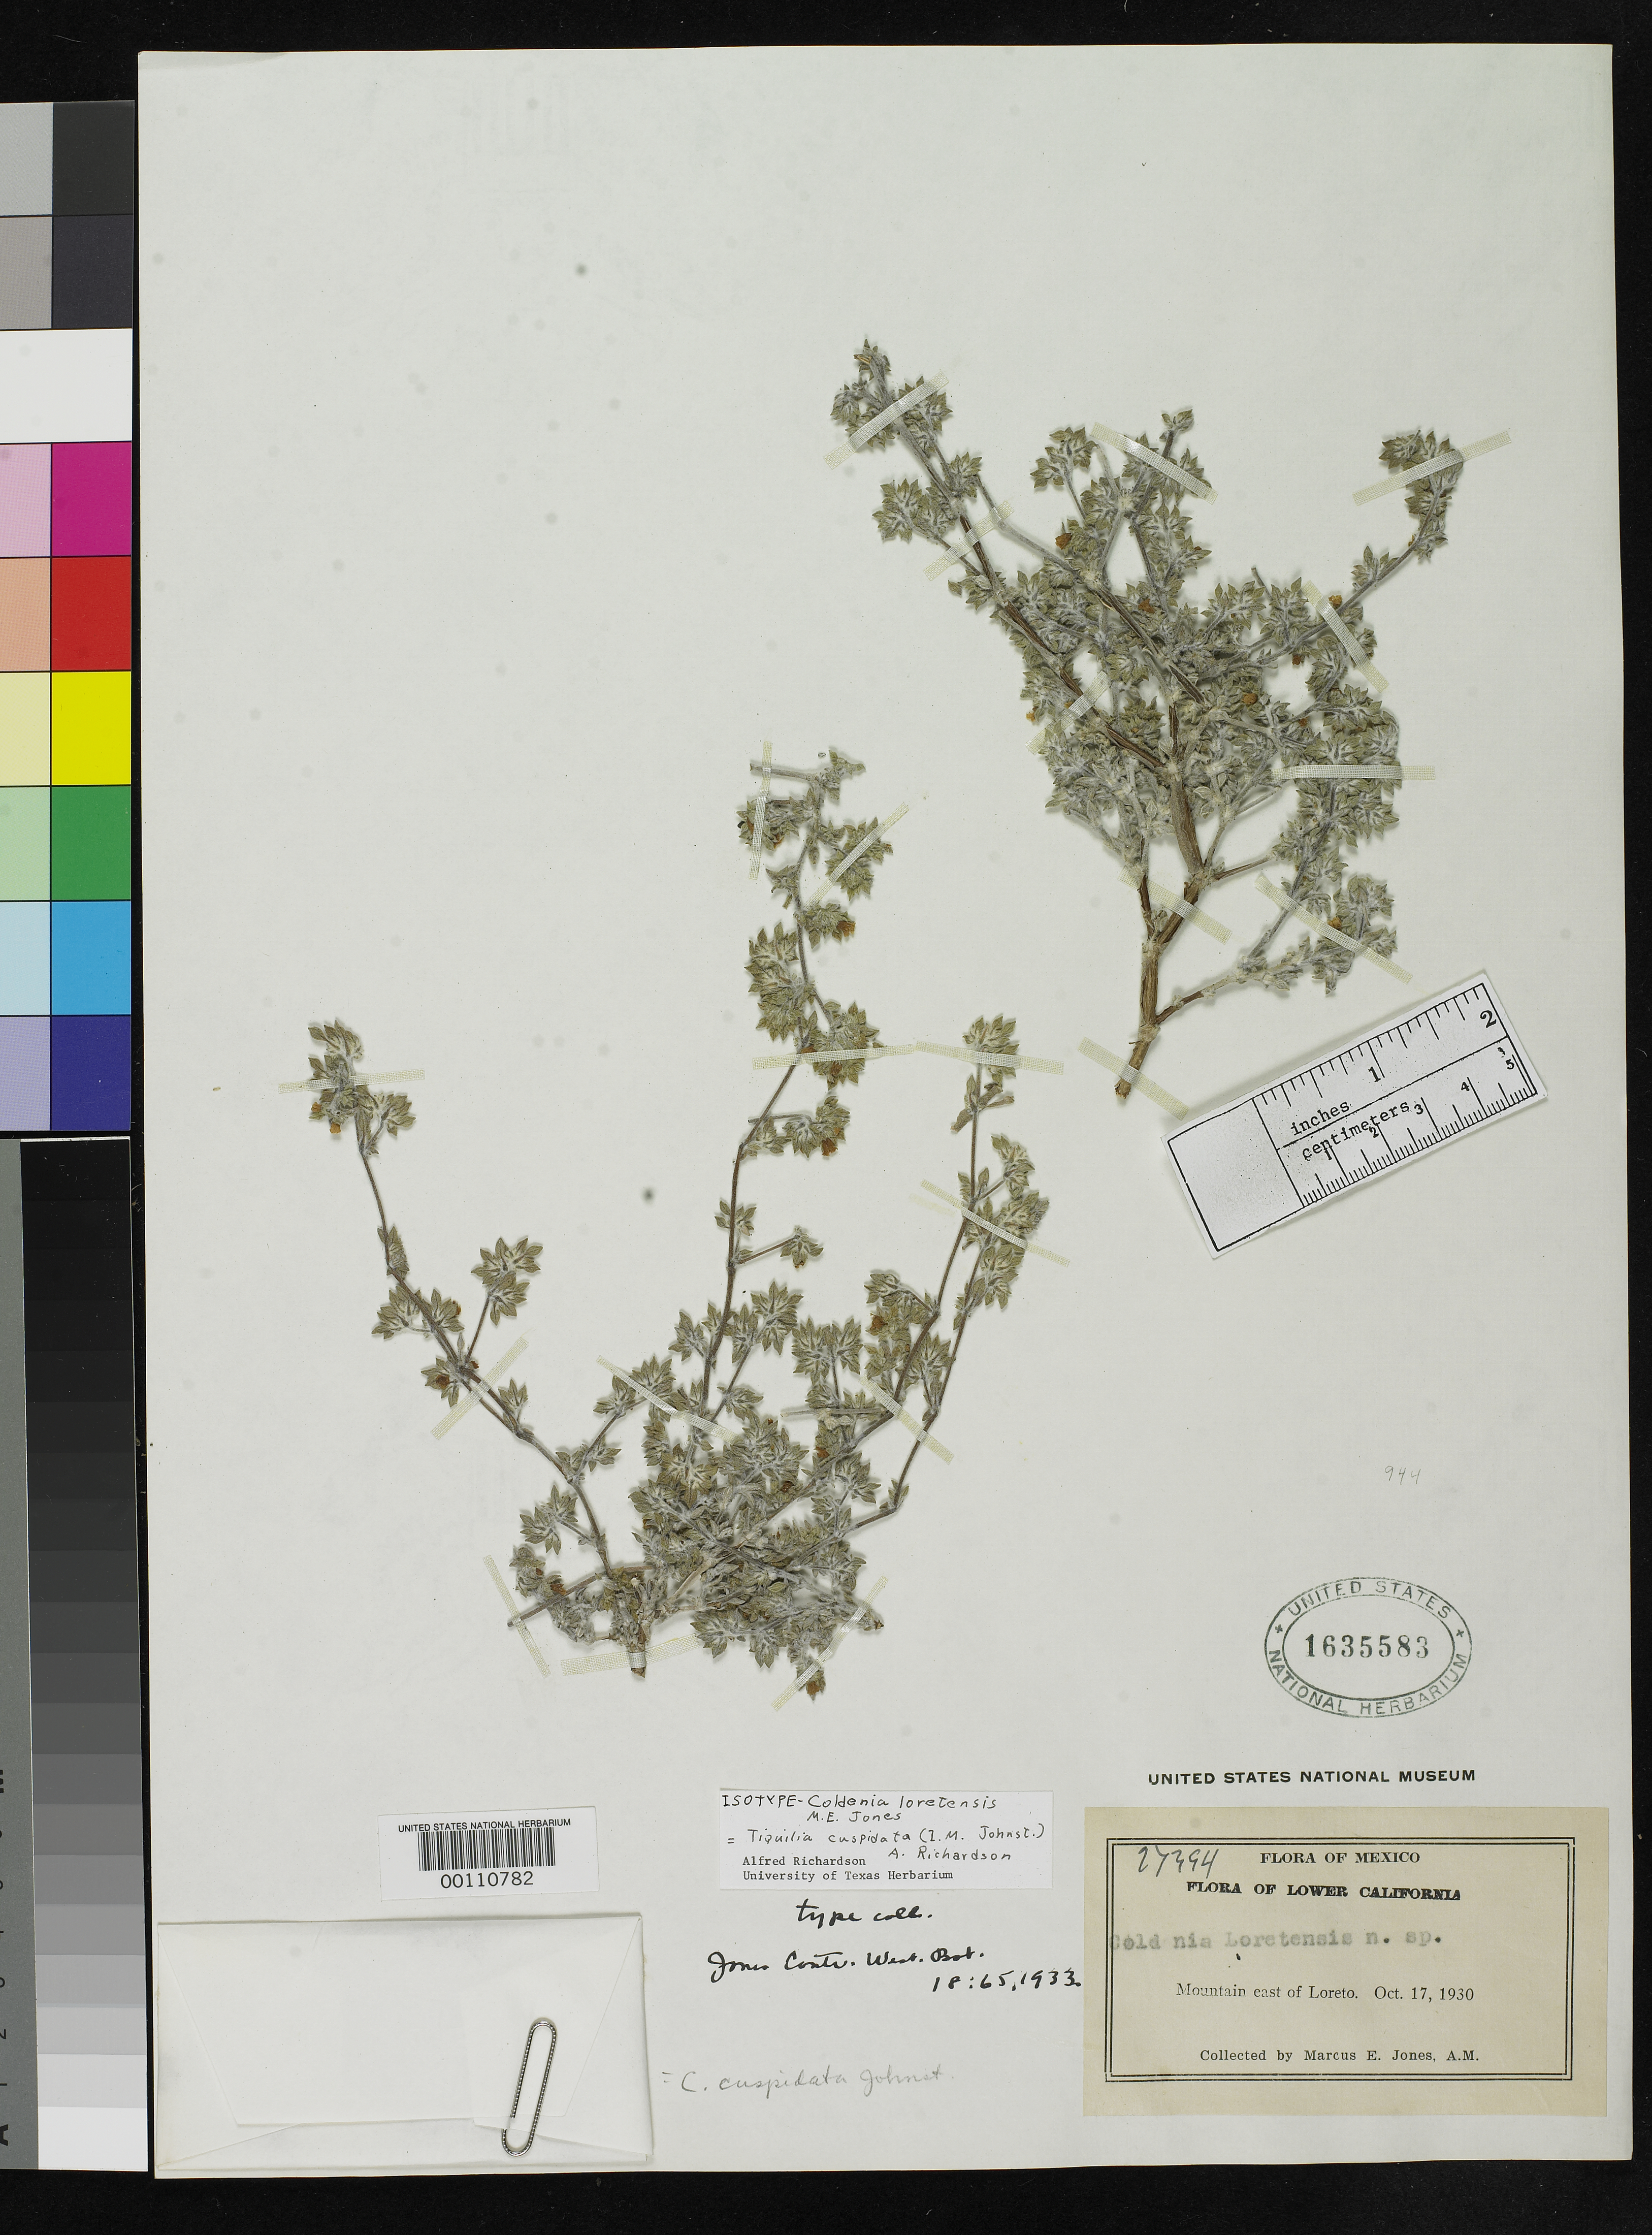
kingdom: Plantae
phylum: Tracheophyta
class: Magnoliopsida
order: Boraginales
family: Coldeniaceae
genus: Coldenia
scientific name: Coldenia loretensis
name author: M.E. Jones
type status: Isotype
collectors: M. E. Jones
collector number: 27394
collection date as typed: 17 Oct 1930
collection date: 1930-10-17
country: Mexico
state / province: Baja California Sur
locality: Mountains E of Loreto.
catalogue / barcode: US 1635583